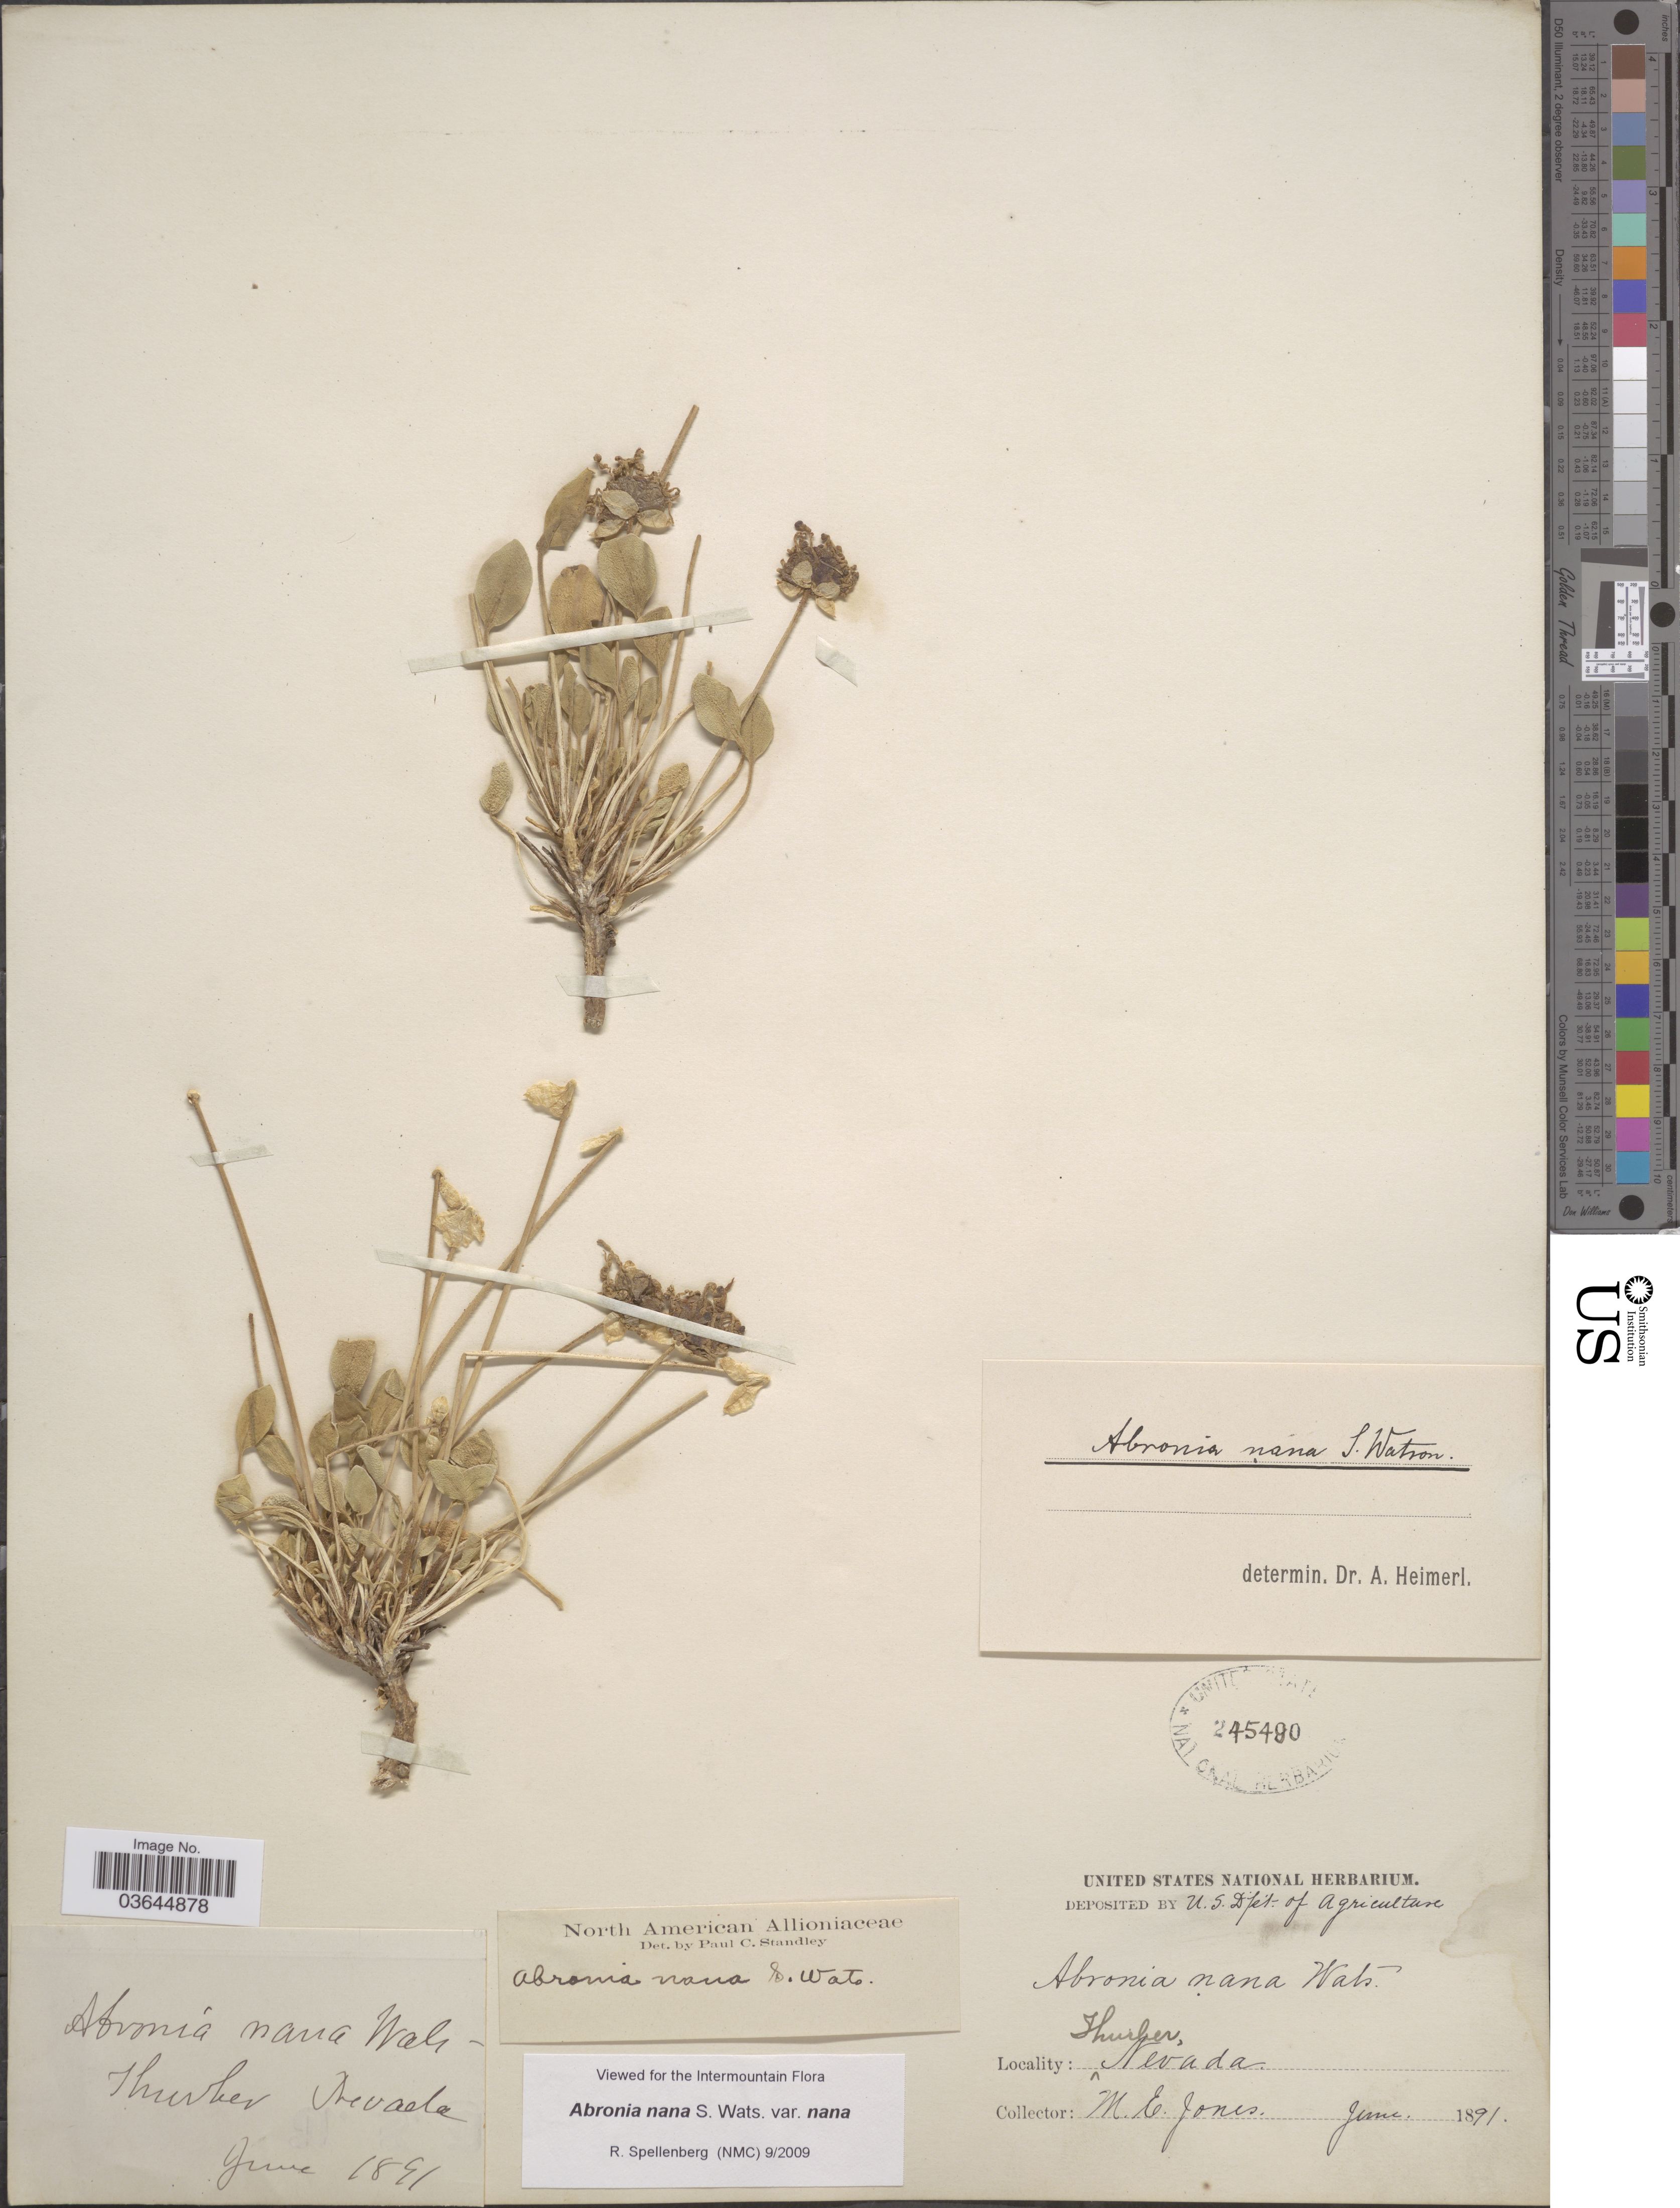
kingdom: Plantae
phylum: Tracheophyta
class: Magnoliopsida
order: Caryophyllales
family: Nyctaginaceae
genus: Abronia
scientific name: Abronia nana var. nana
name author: S. Watson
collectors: M. E. Jones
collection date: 1891-06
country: United States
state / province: Nevada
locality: Thurber.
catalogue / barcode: US 245480